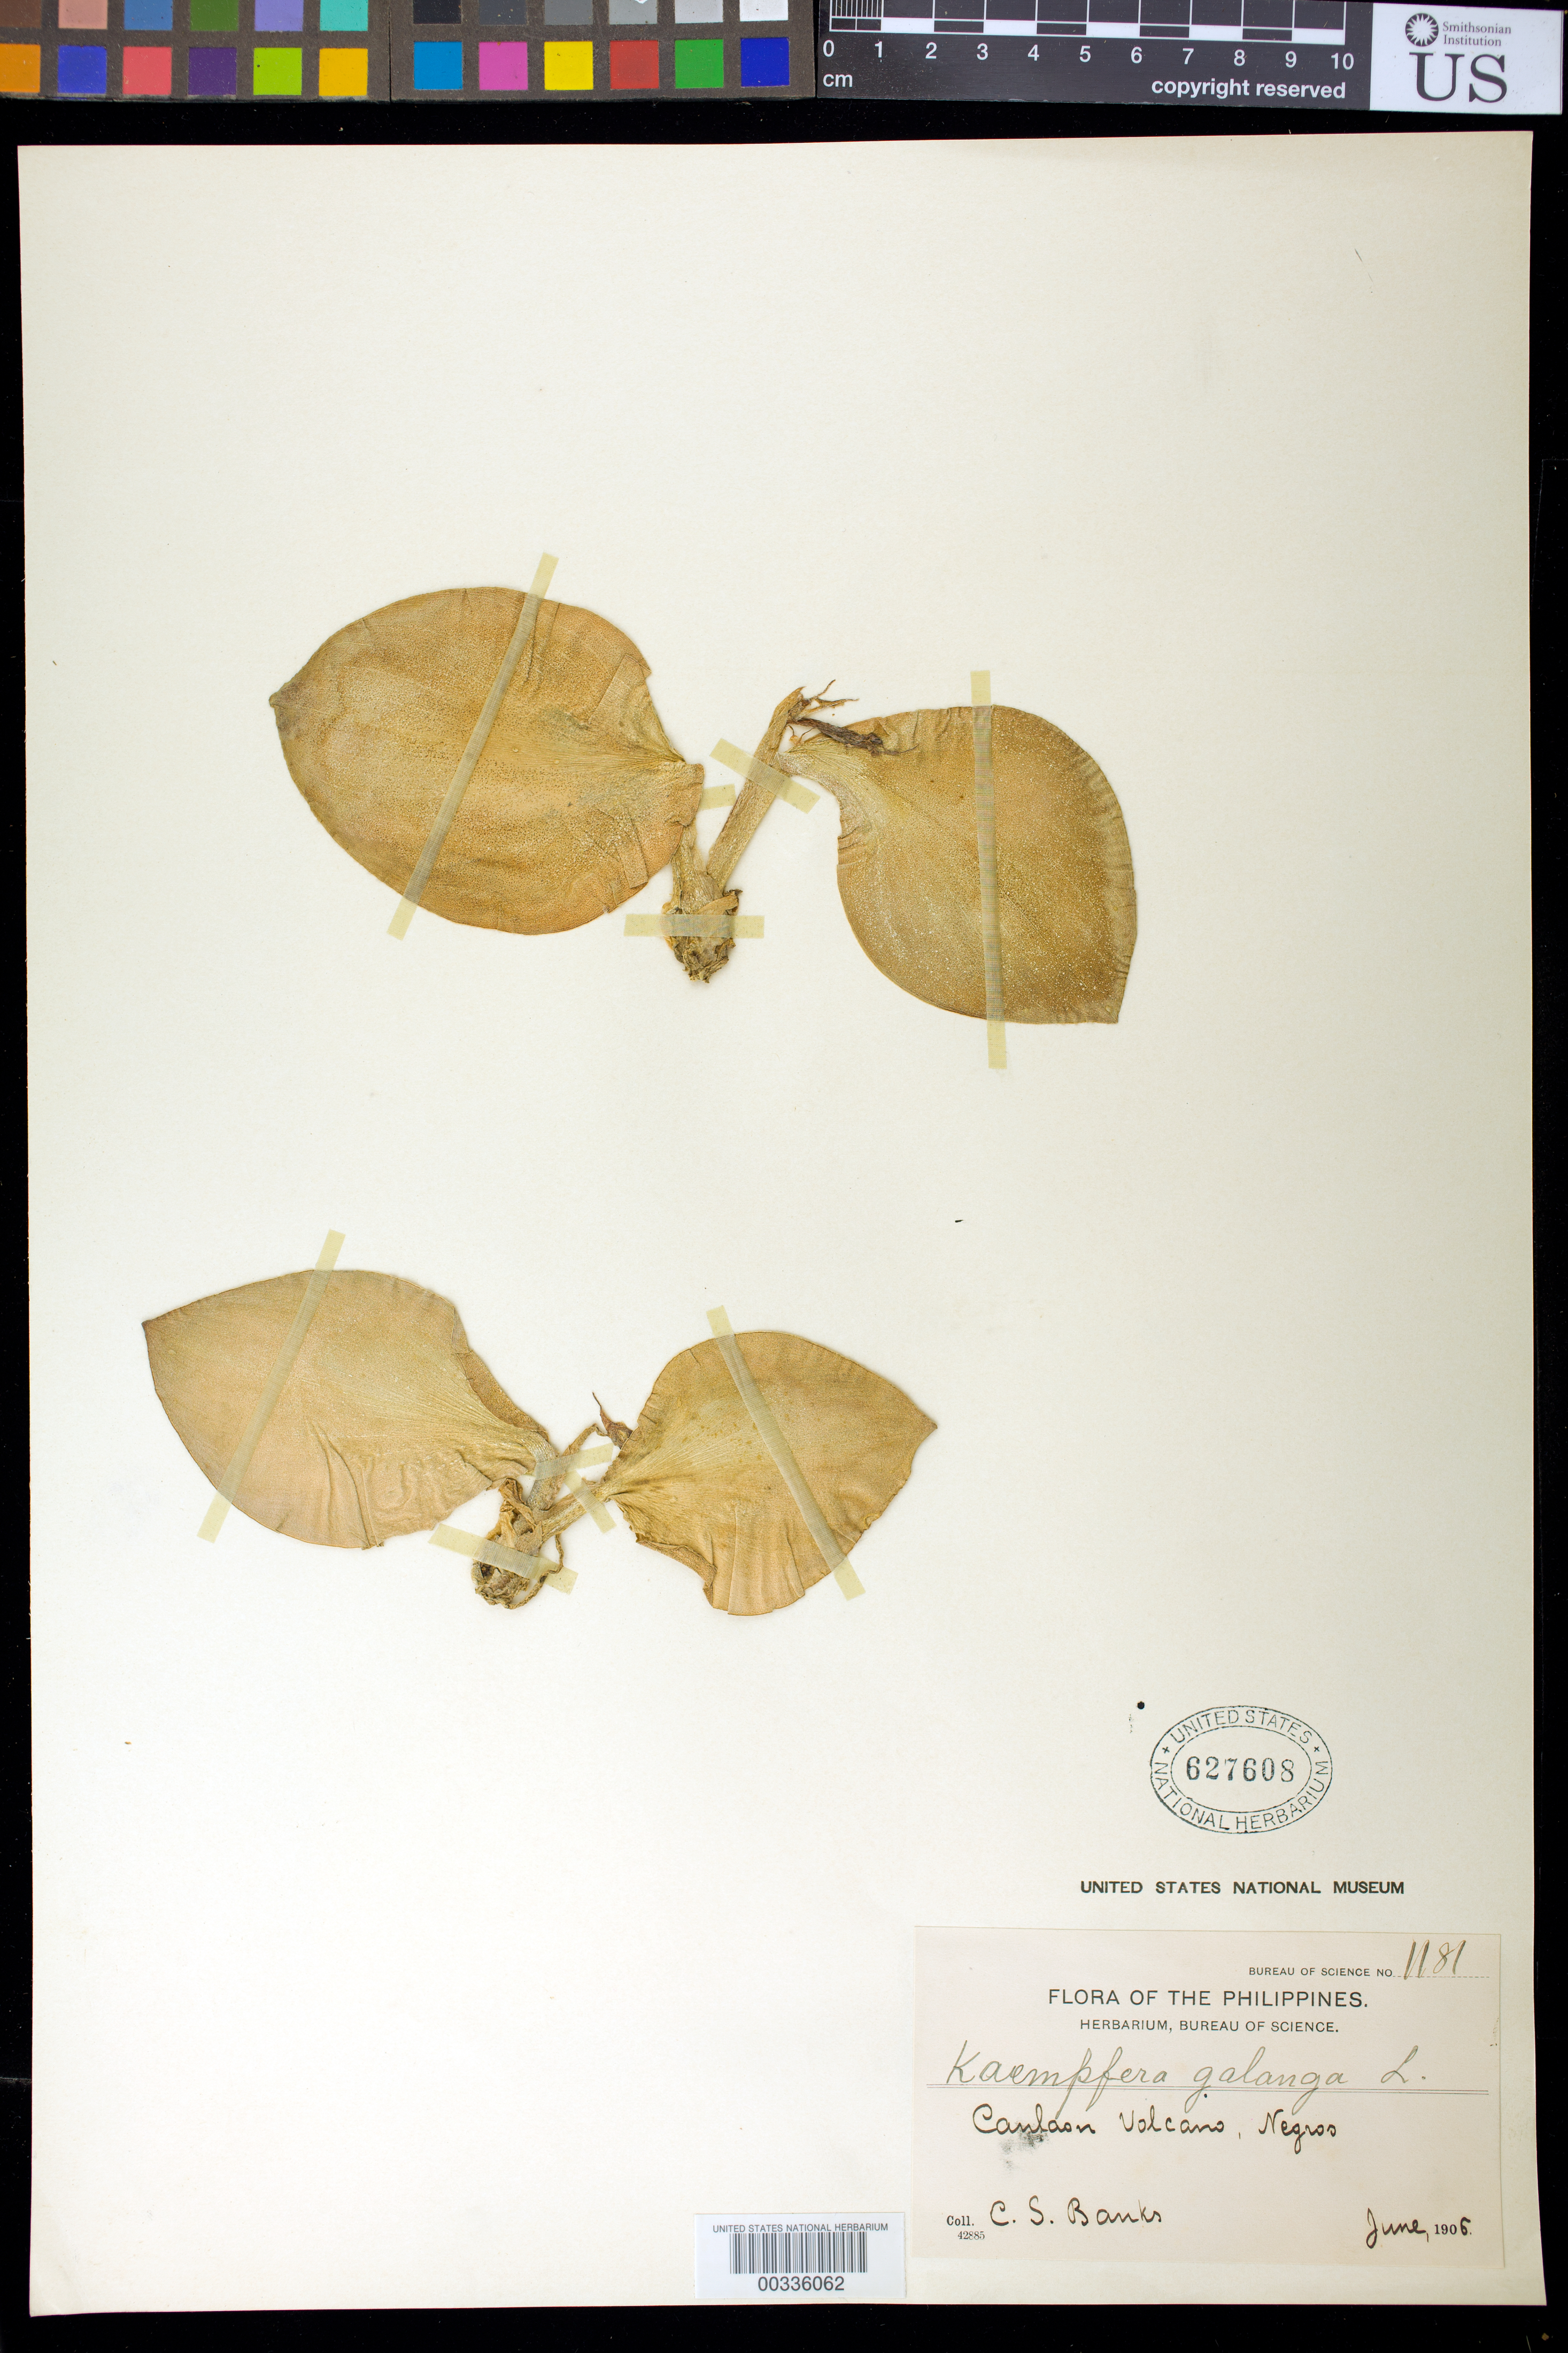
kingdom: Plantae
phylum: Tracheophyta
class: Liliopsida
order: Zingiberales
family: Zingiberaceae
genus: Kaempferia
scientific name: Kaempferia galanga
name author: L.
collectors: C. Banks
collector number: Bur. Sci. 1181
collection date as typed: Jun 1906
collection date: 1906-06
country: Philippines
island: Negros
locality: Canlaon volcano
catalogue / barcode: US 627608